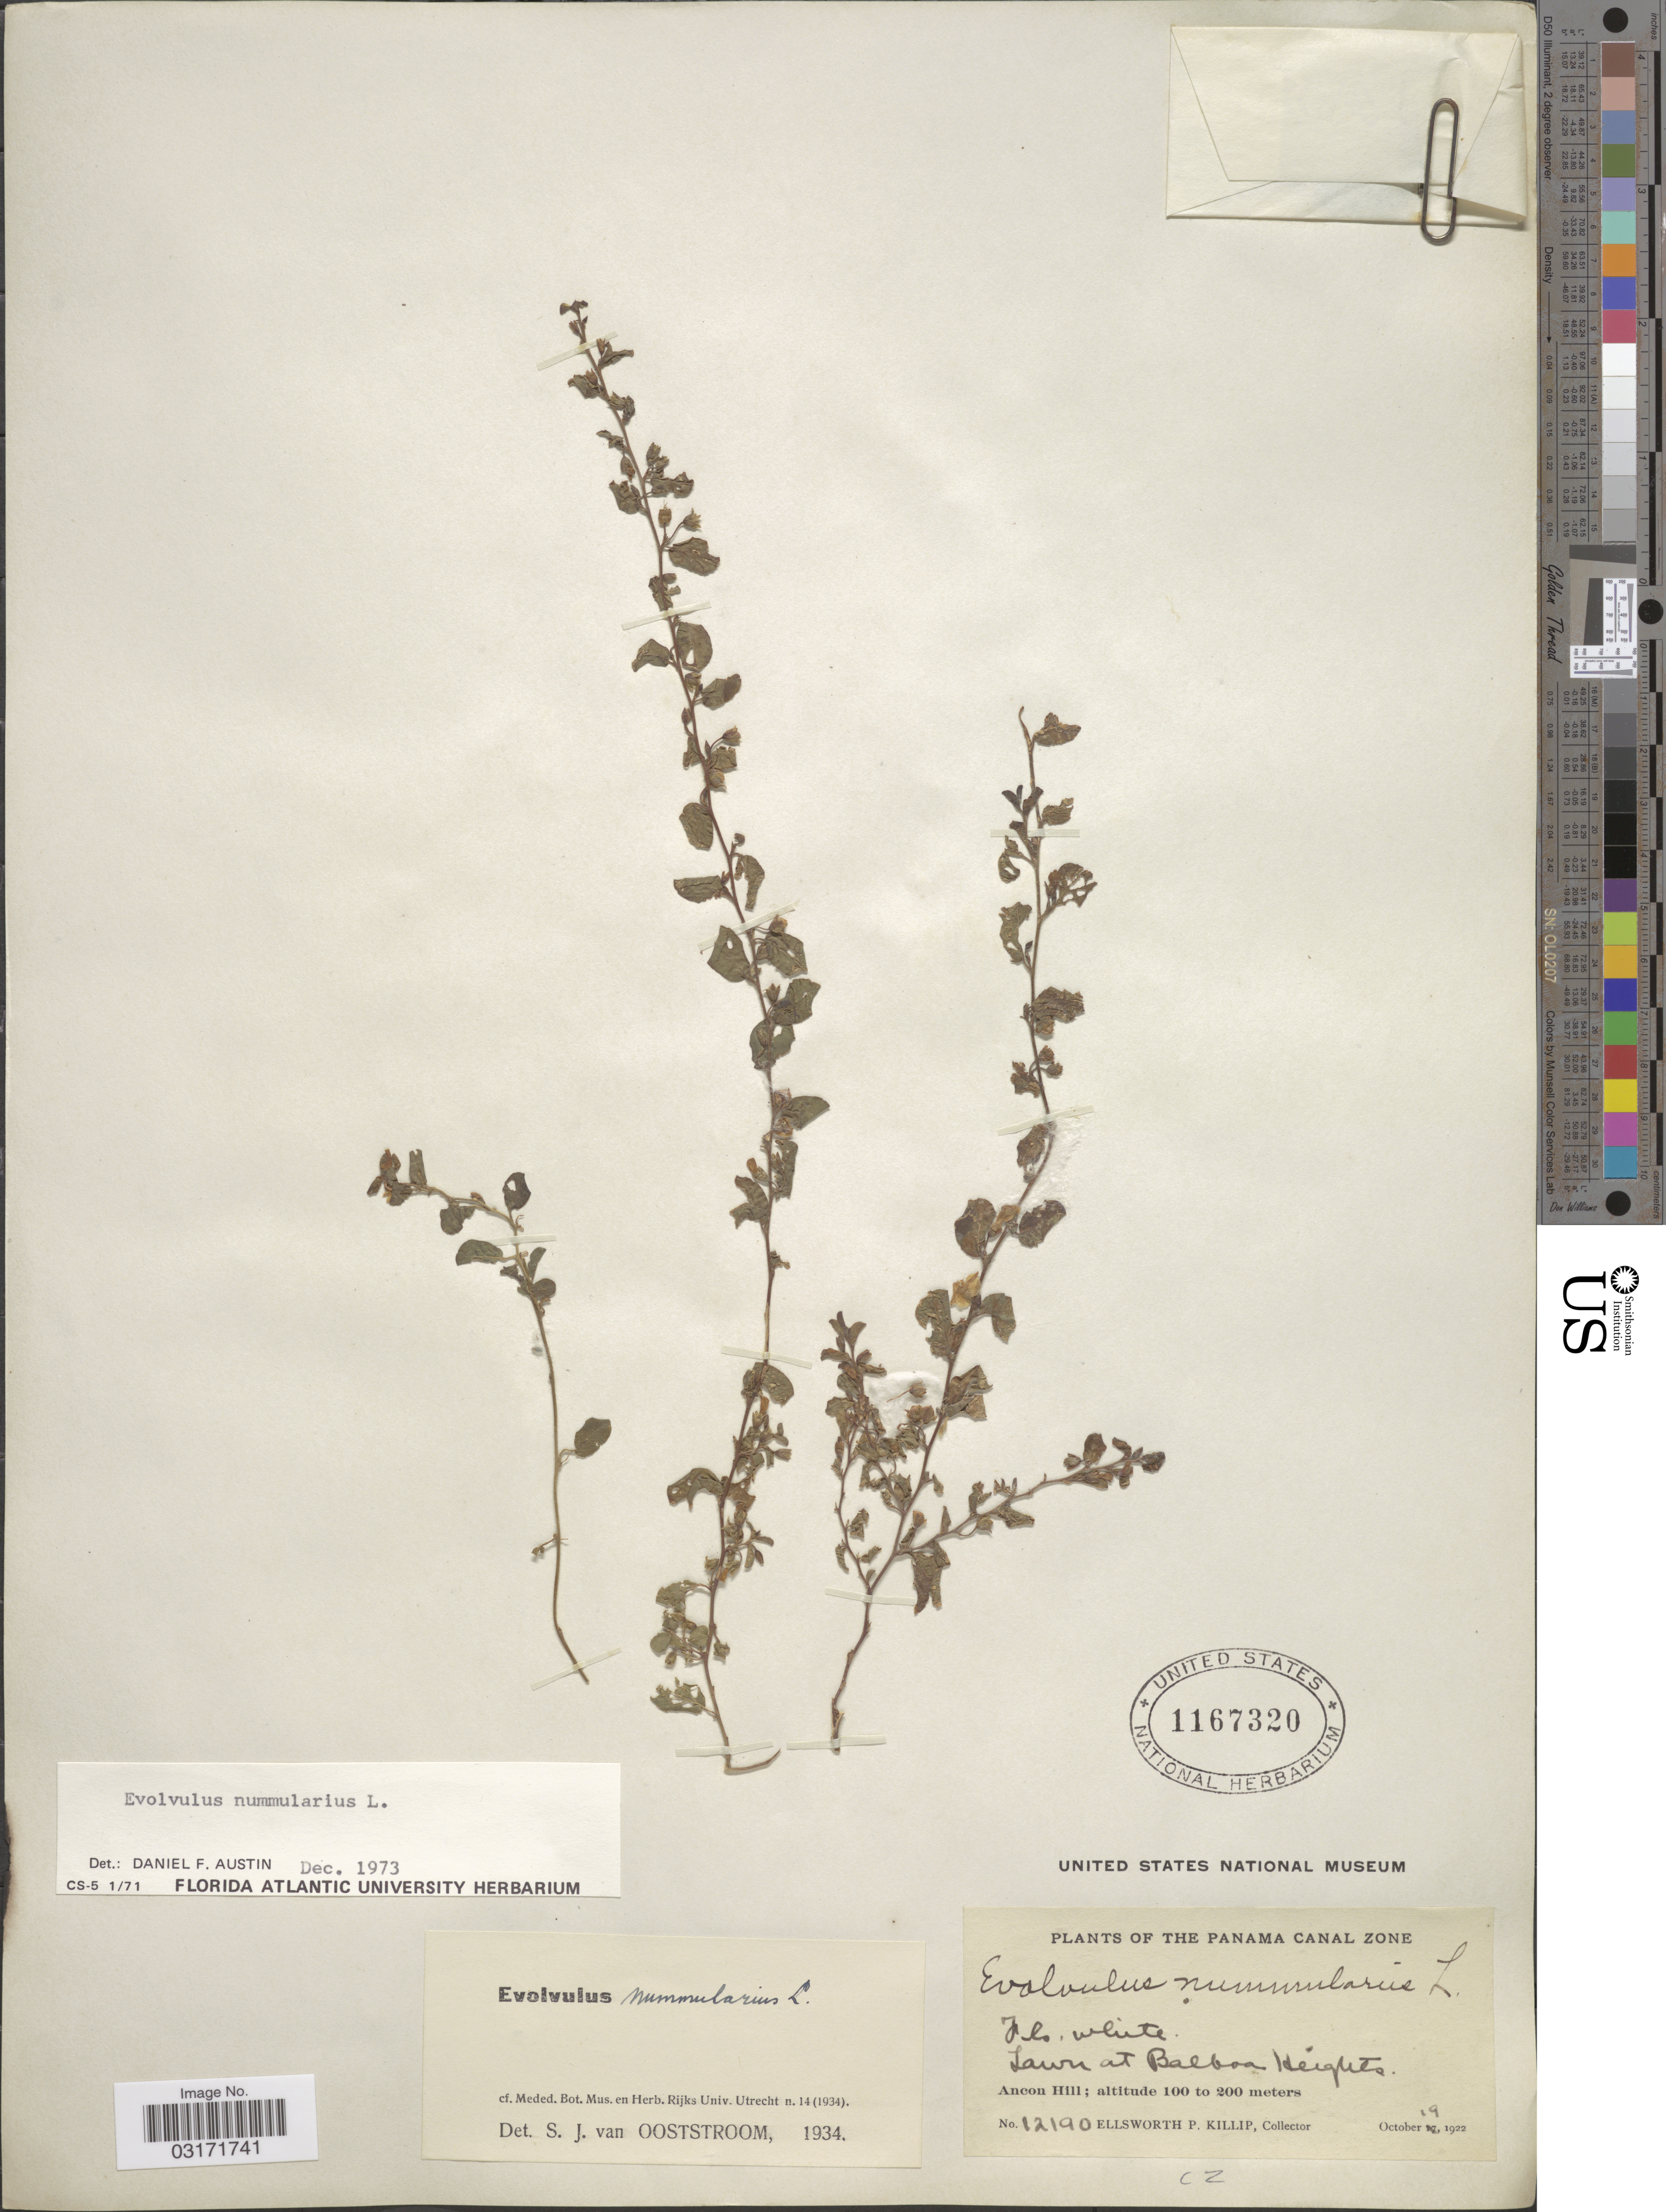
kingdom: Plantae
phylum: Tracheophyta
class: Magnoliopsida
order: Solanales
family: Convolvulaceae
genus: Evolvulus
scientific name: Evolvulus nummularius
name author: (L.) L.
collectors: E. P. Killip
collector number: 12190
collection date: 1922-10-19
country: Panama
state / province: Colón / Panamá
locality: The Panama Canal Zone, Lawn at Balboa Heights. Ancon Hill.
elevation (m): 100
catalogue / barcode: US 1167320